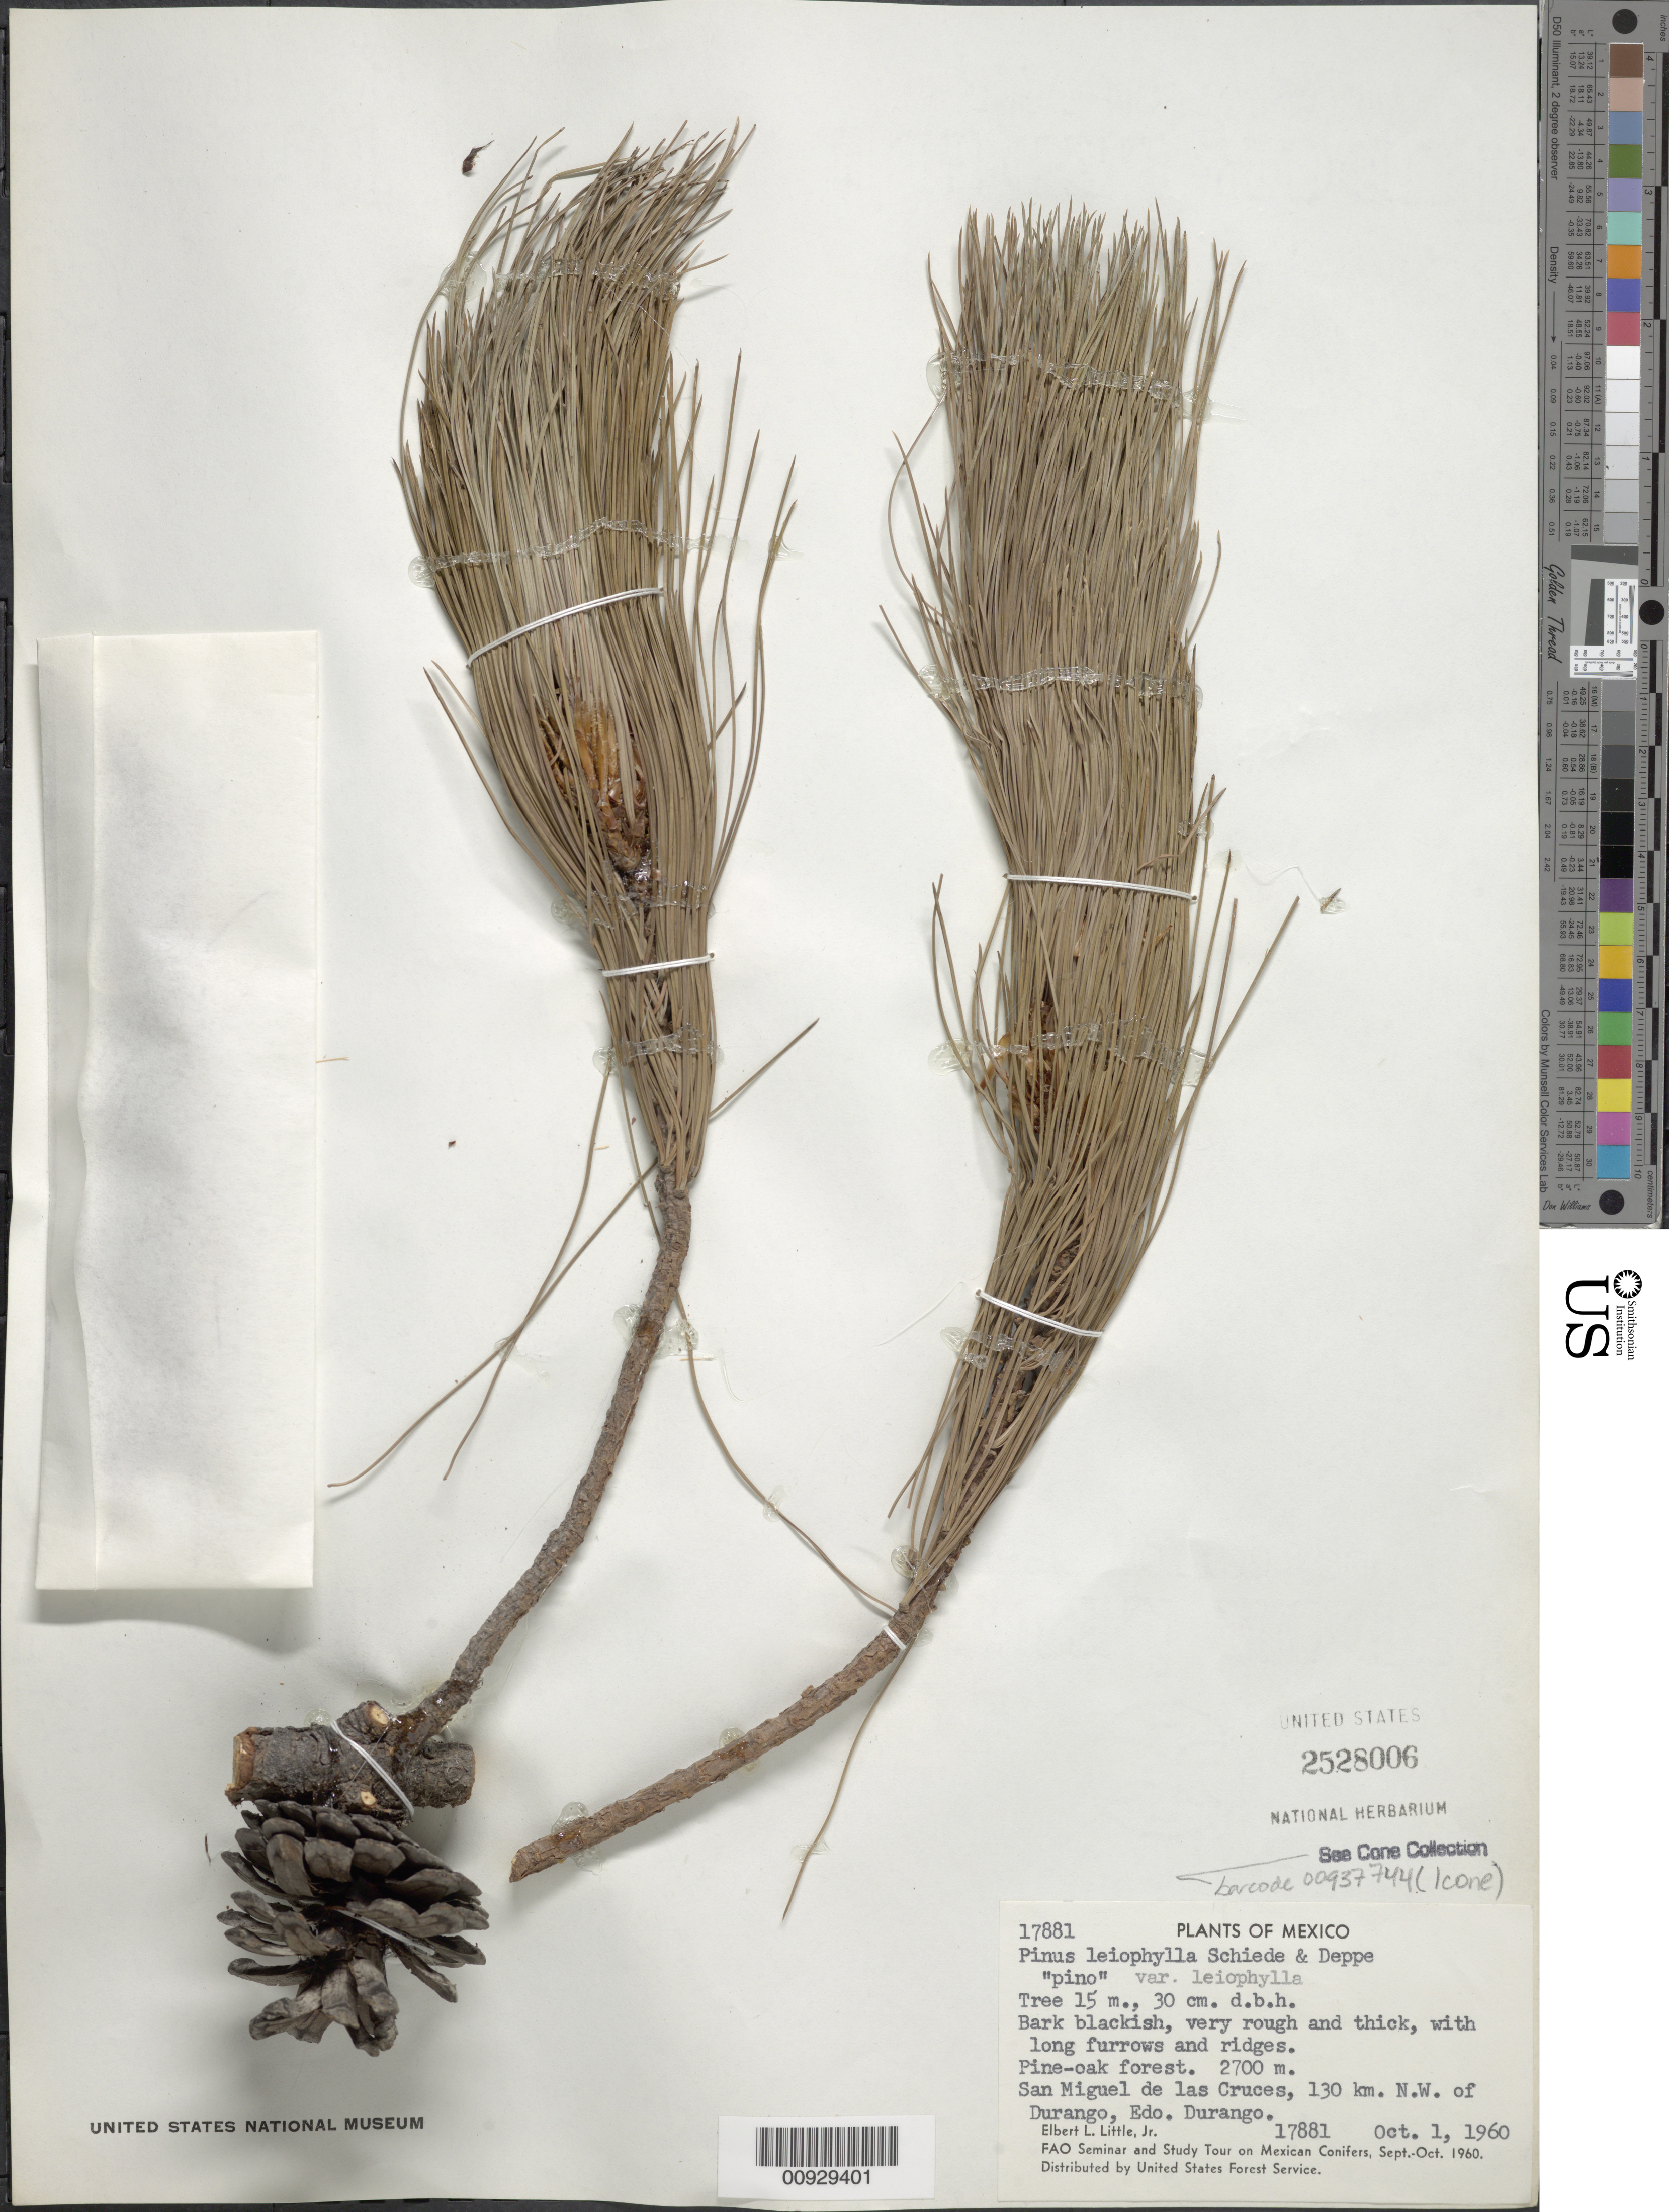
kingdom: Plantae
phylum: Tracheophyta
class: Pinopsida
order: Pinales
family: Pinaceae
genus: Pinus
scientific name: Pinus leiophylla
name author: Schiede ex Schltdl. & Cham.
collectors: E. L. Little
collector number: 17881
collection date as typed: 01 Oct 1960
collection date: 1960-10-01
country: Mexico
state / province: Durango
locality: San Miguel de las Cruces, 130 km. NW of Durango, Edo. Durango.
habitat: Pine-oak forest.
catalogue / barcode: US 2528006